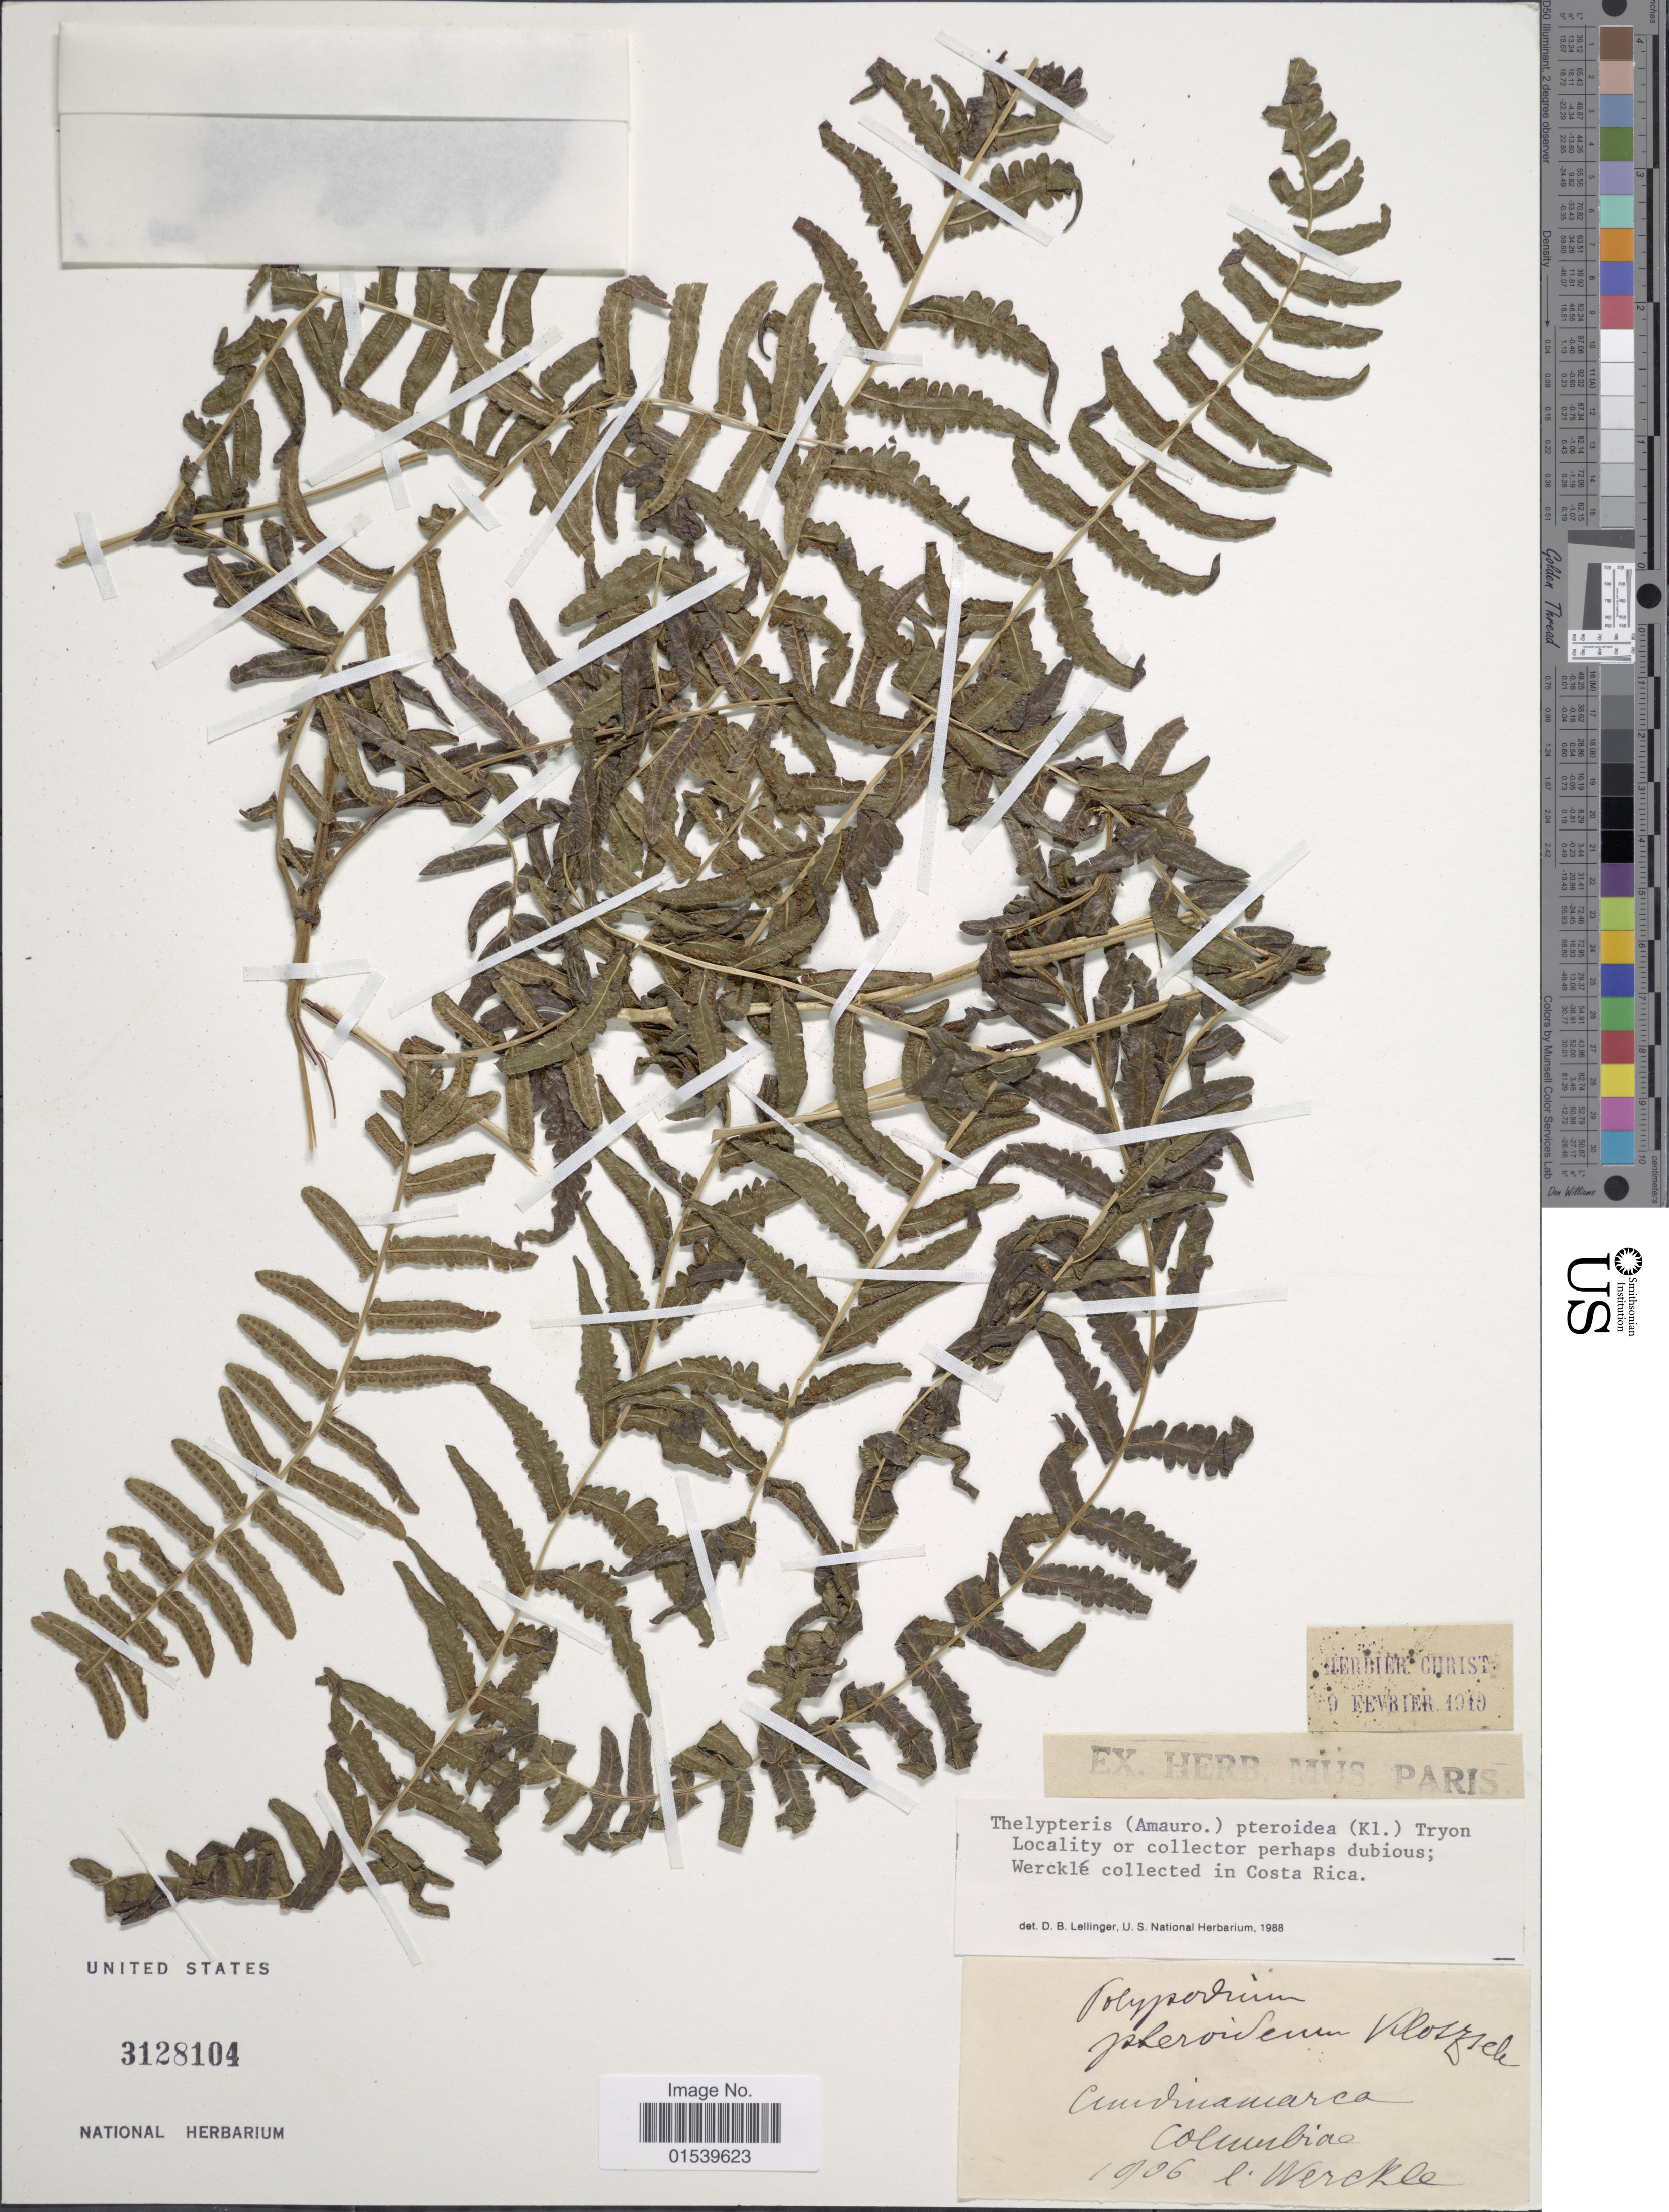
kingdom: Plantae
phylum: Tracheophyta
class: Polypodiopsida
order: Polypodiales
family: Thelypteridaceae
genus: Amauropelta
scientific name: Amauropelta pteroidea (Klotzsch) comb. nov., ined 2015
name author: (Klotzsch)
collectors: C. Wercklé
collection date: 1906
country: Colombia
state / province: Cundinamarca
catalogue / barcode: US 3128104